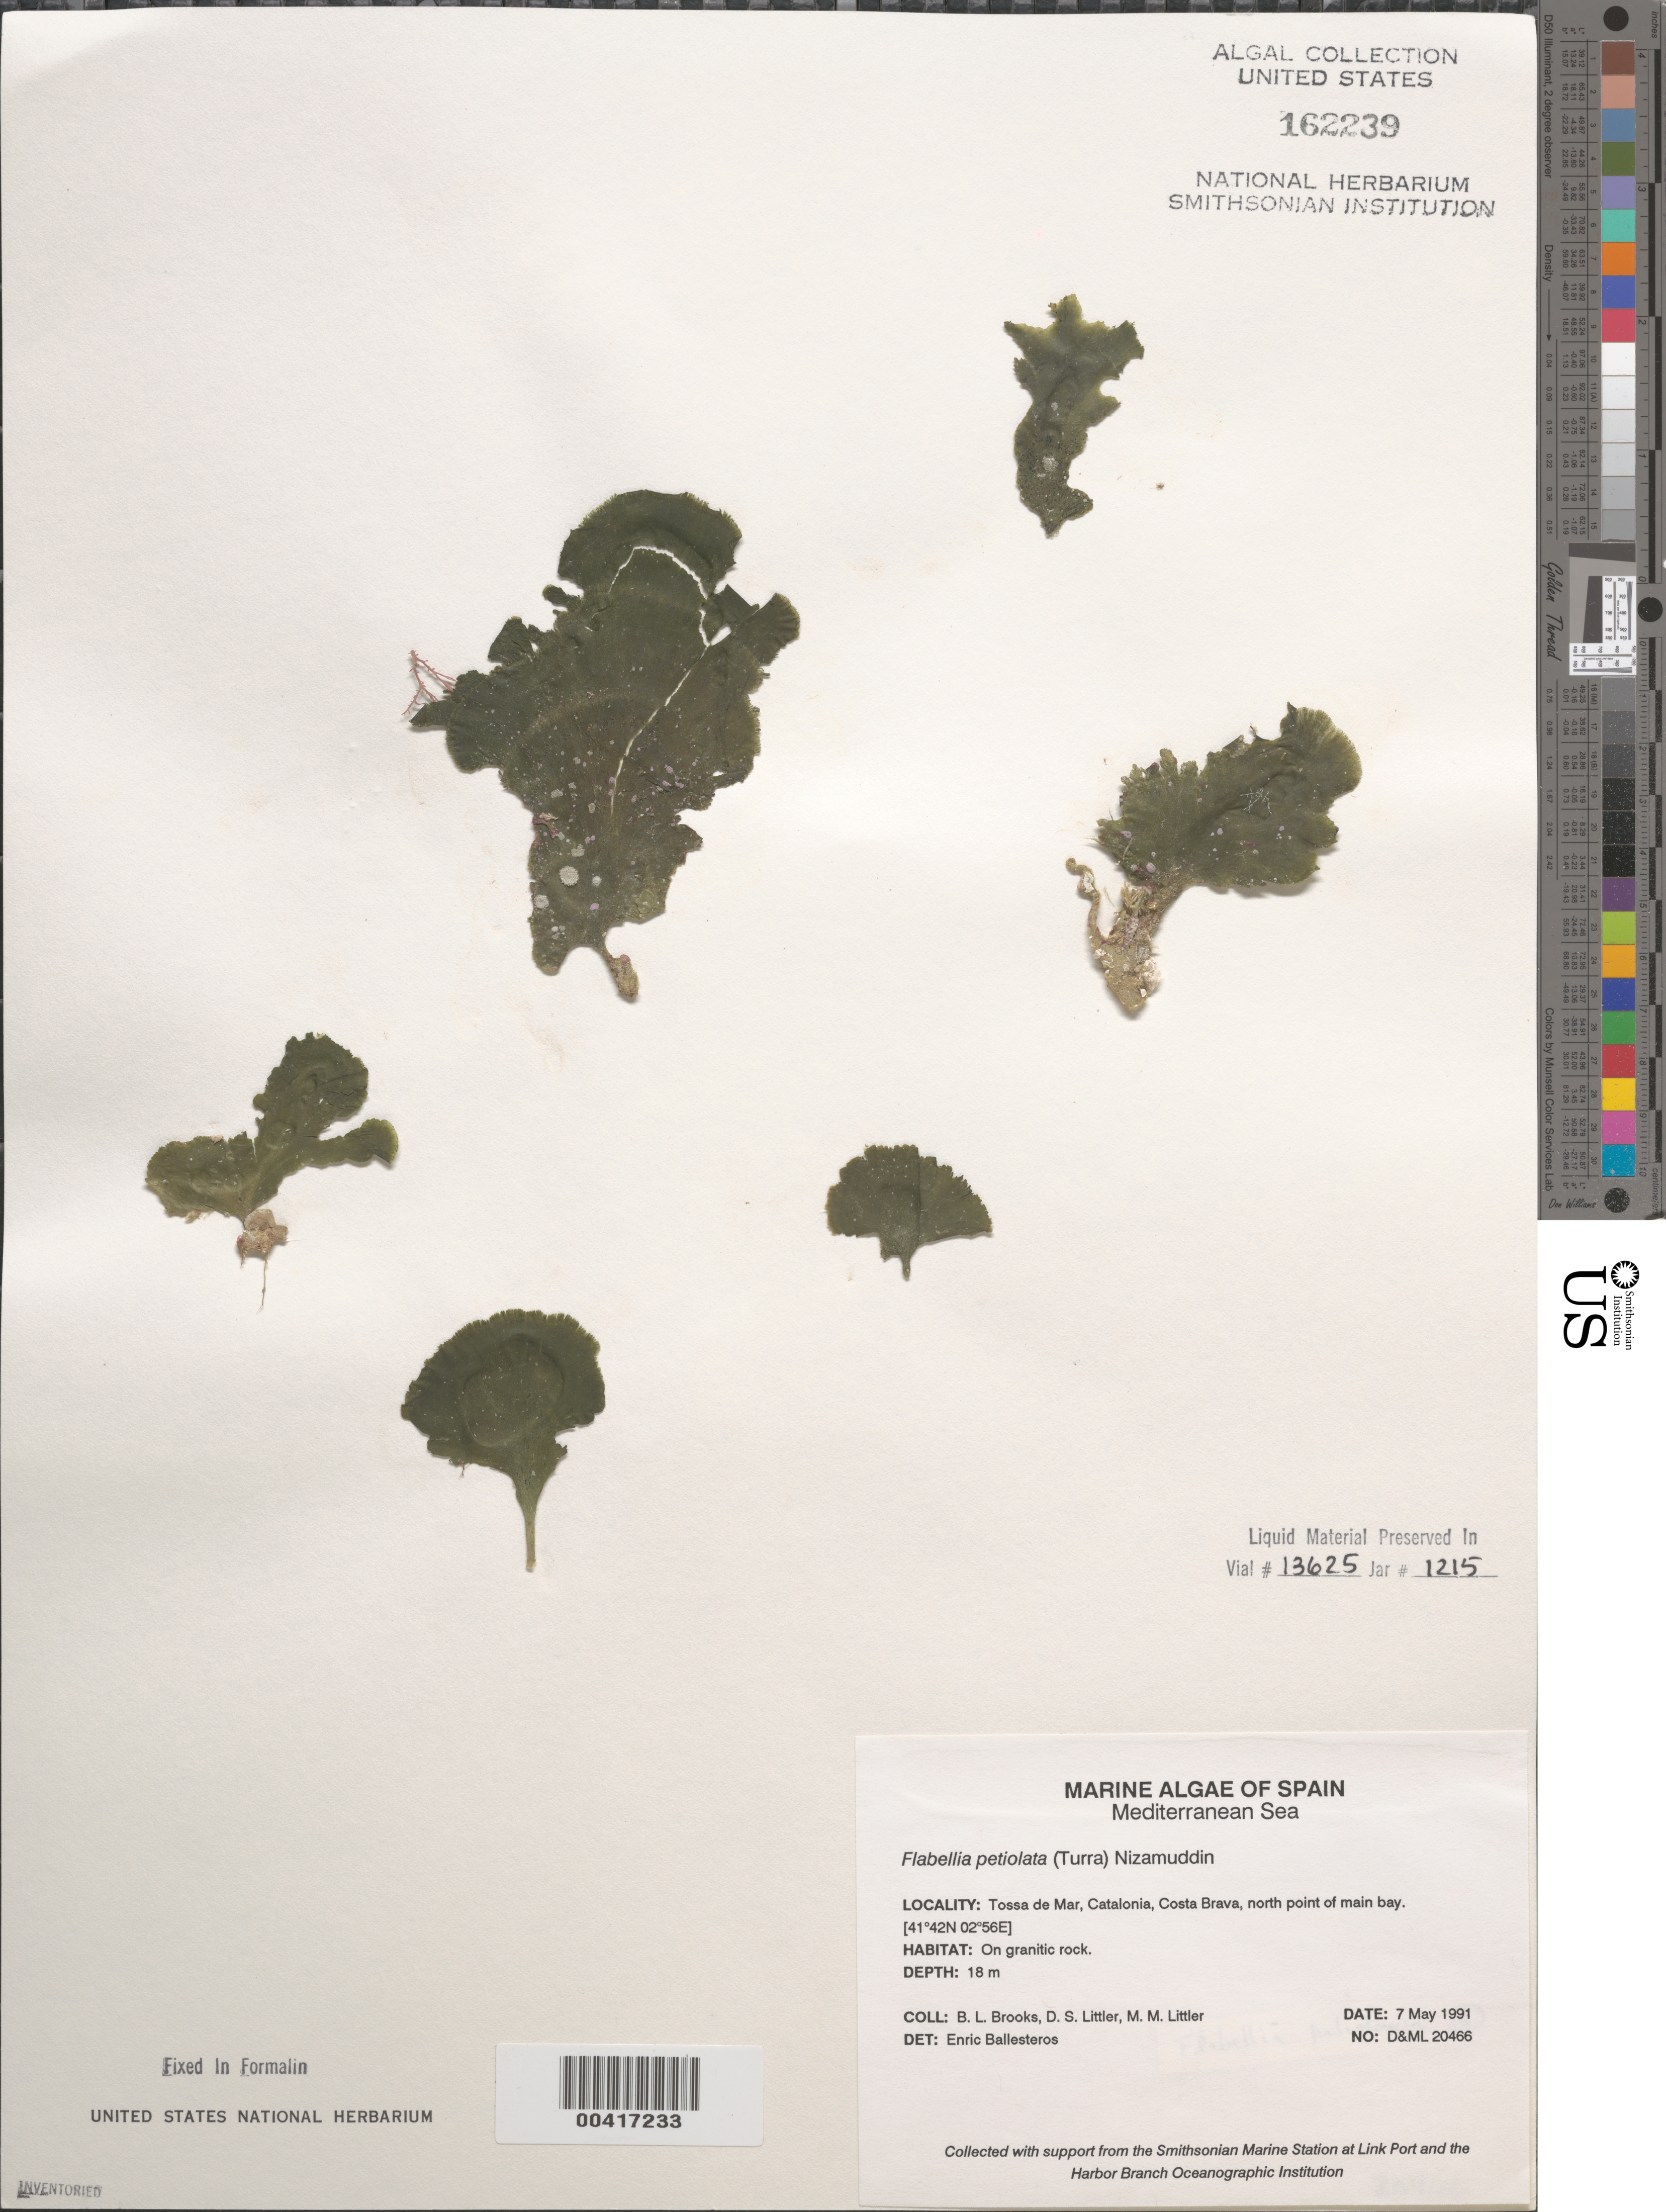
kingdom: Plantae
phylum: Chlorophyta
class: Ulvophyceae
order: Bryopsidales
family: Codiaceae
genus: Flabellia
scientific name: Flabellia petiolata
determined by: Ballesteros, E.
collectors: B. Brooks, D. S. Littler & M. M. Littler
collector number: D&ML 20466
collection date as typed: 07 May 1991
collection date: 1991-05-07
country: Spain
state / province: Catalunya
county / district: Girona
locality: Tossa de Mar, Costa Brava, Catalonia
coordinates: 41 42N, 02 56E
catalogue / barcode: US 162239